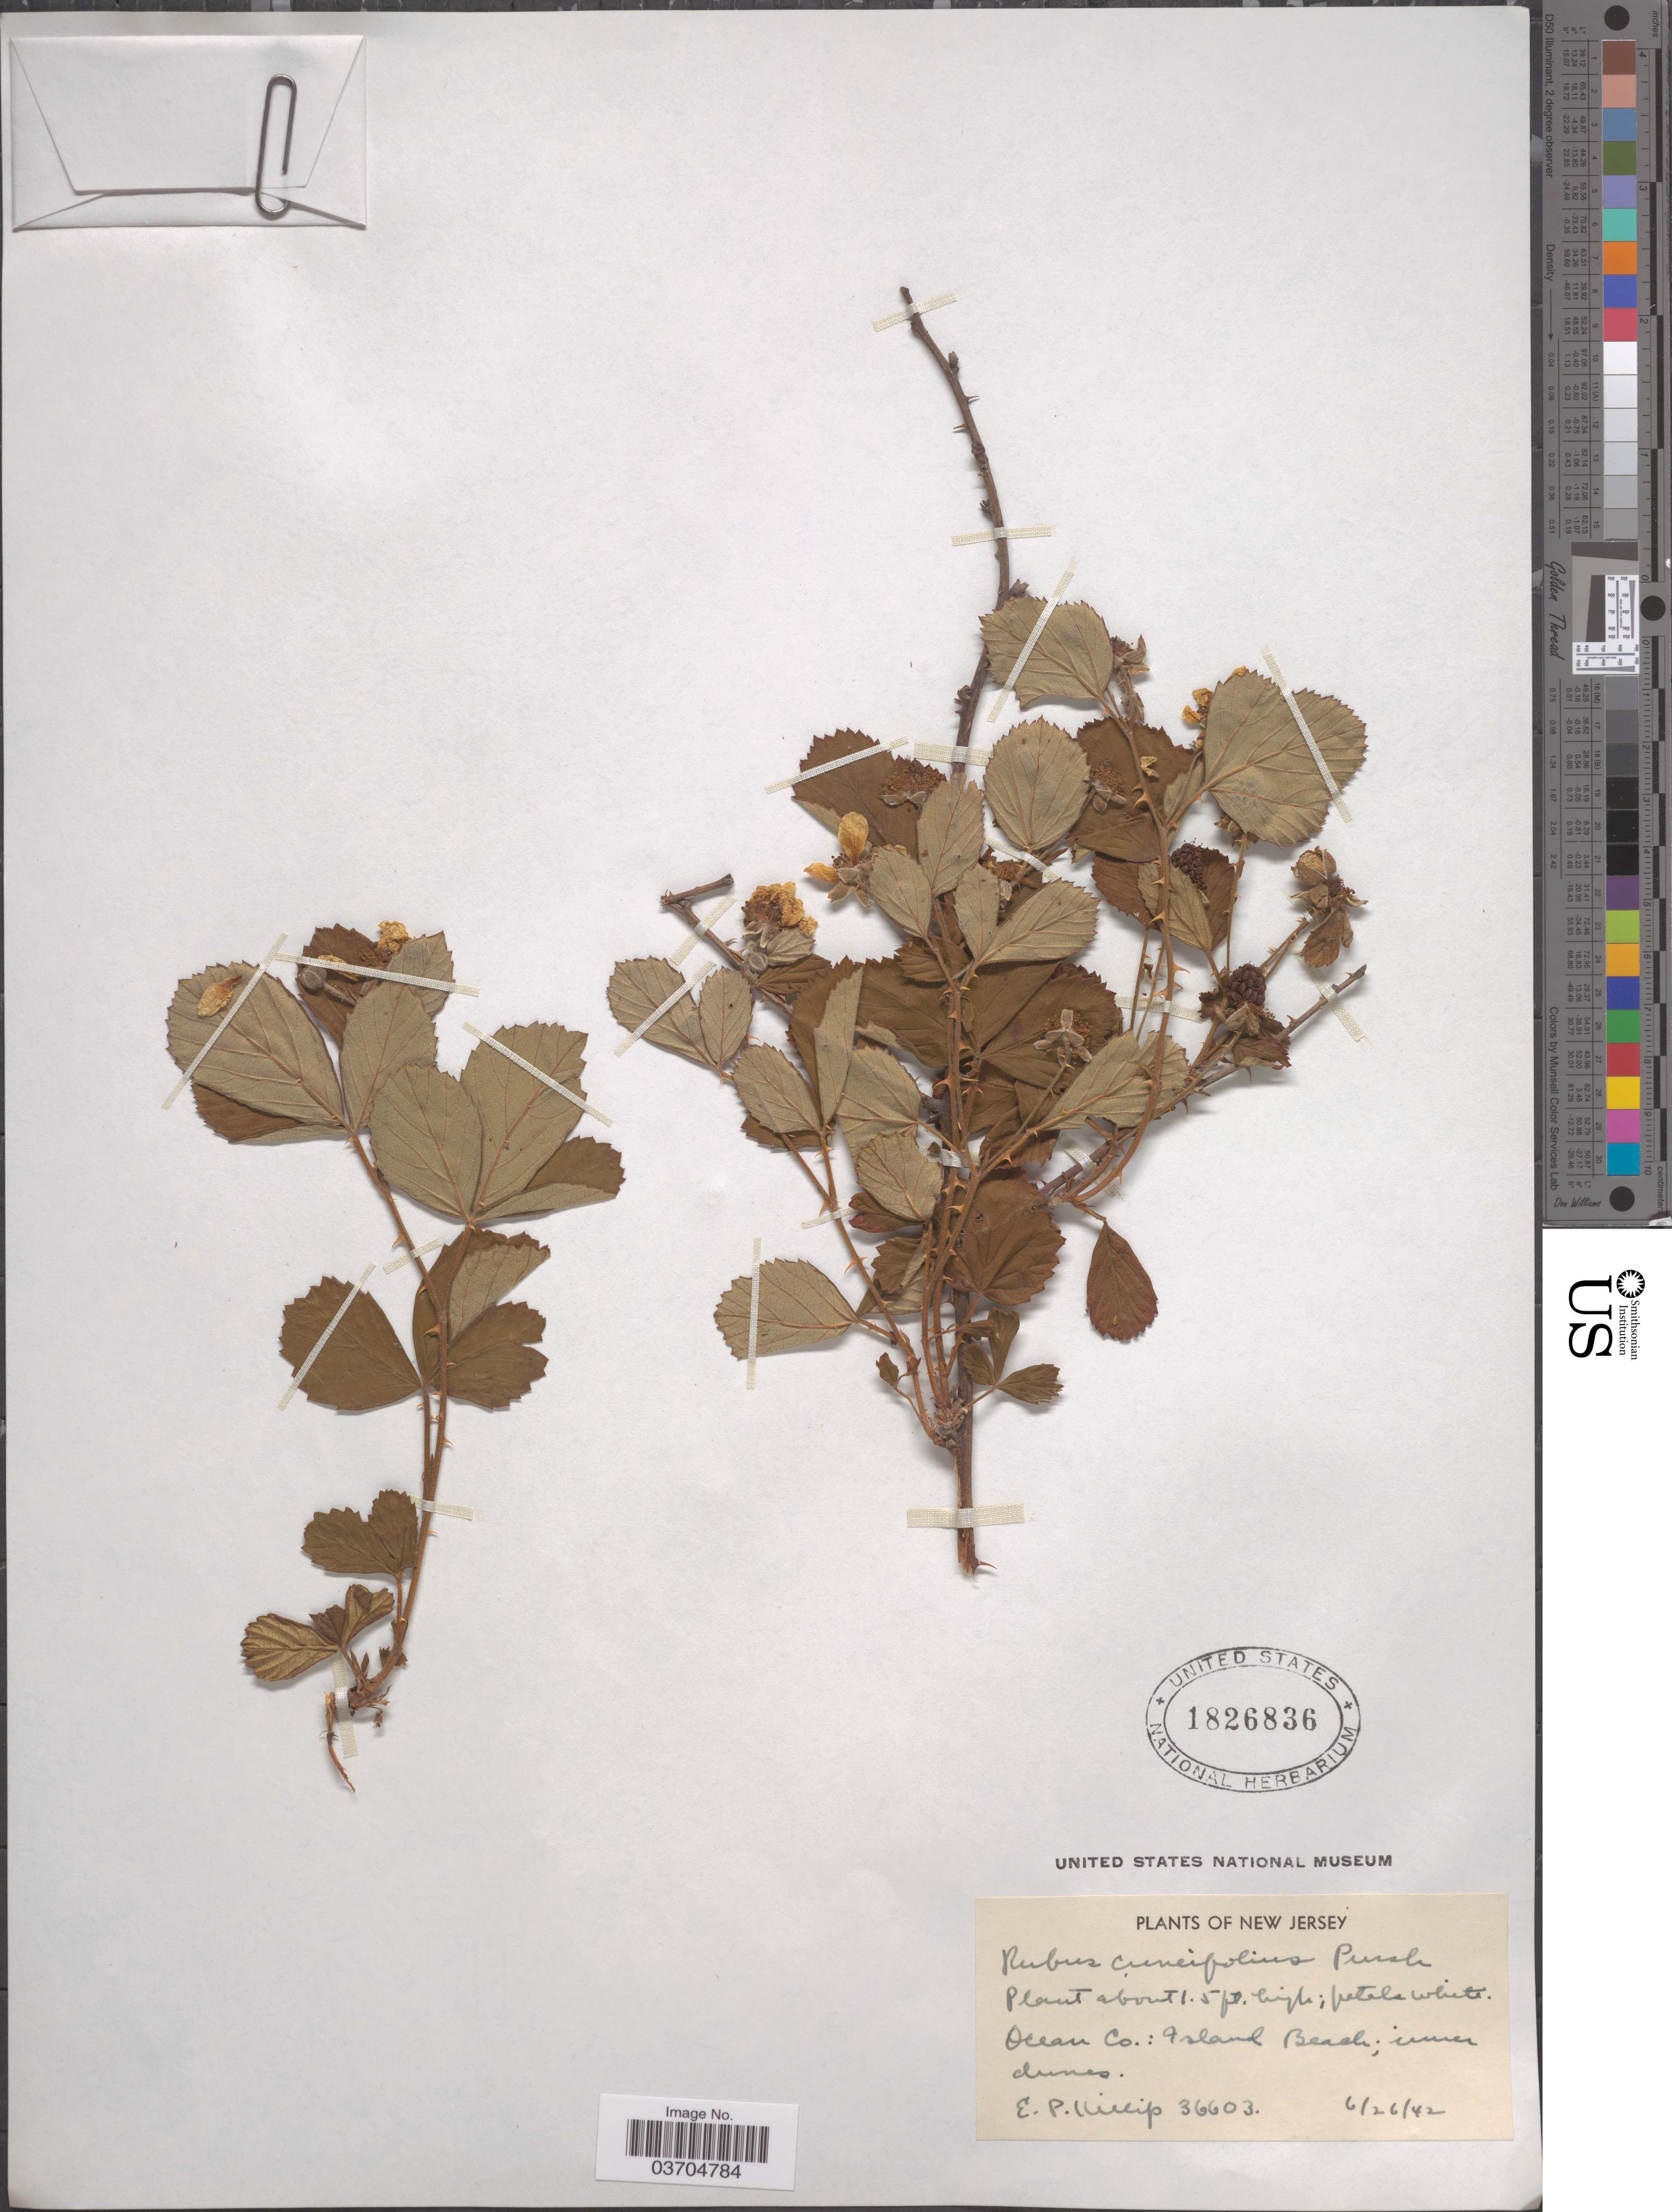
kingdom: Plantae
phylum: Tracheophyta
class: Magnoliopsida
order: Rosales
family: Rosaceae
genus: Rubus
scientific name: Rubus cuneifolius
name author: Pursh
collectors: E. P. Killip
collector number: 36603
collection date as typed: Transcribed d/m/y: 26/6/42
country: United States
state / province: New Jersey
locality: Ocean Co.: Island Beach; inner dunes.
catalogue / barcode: US 1826836